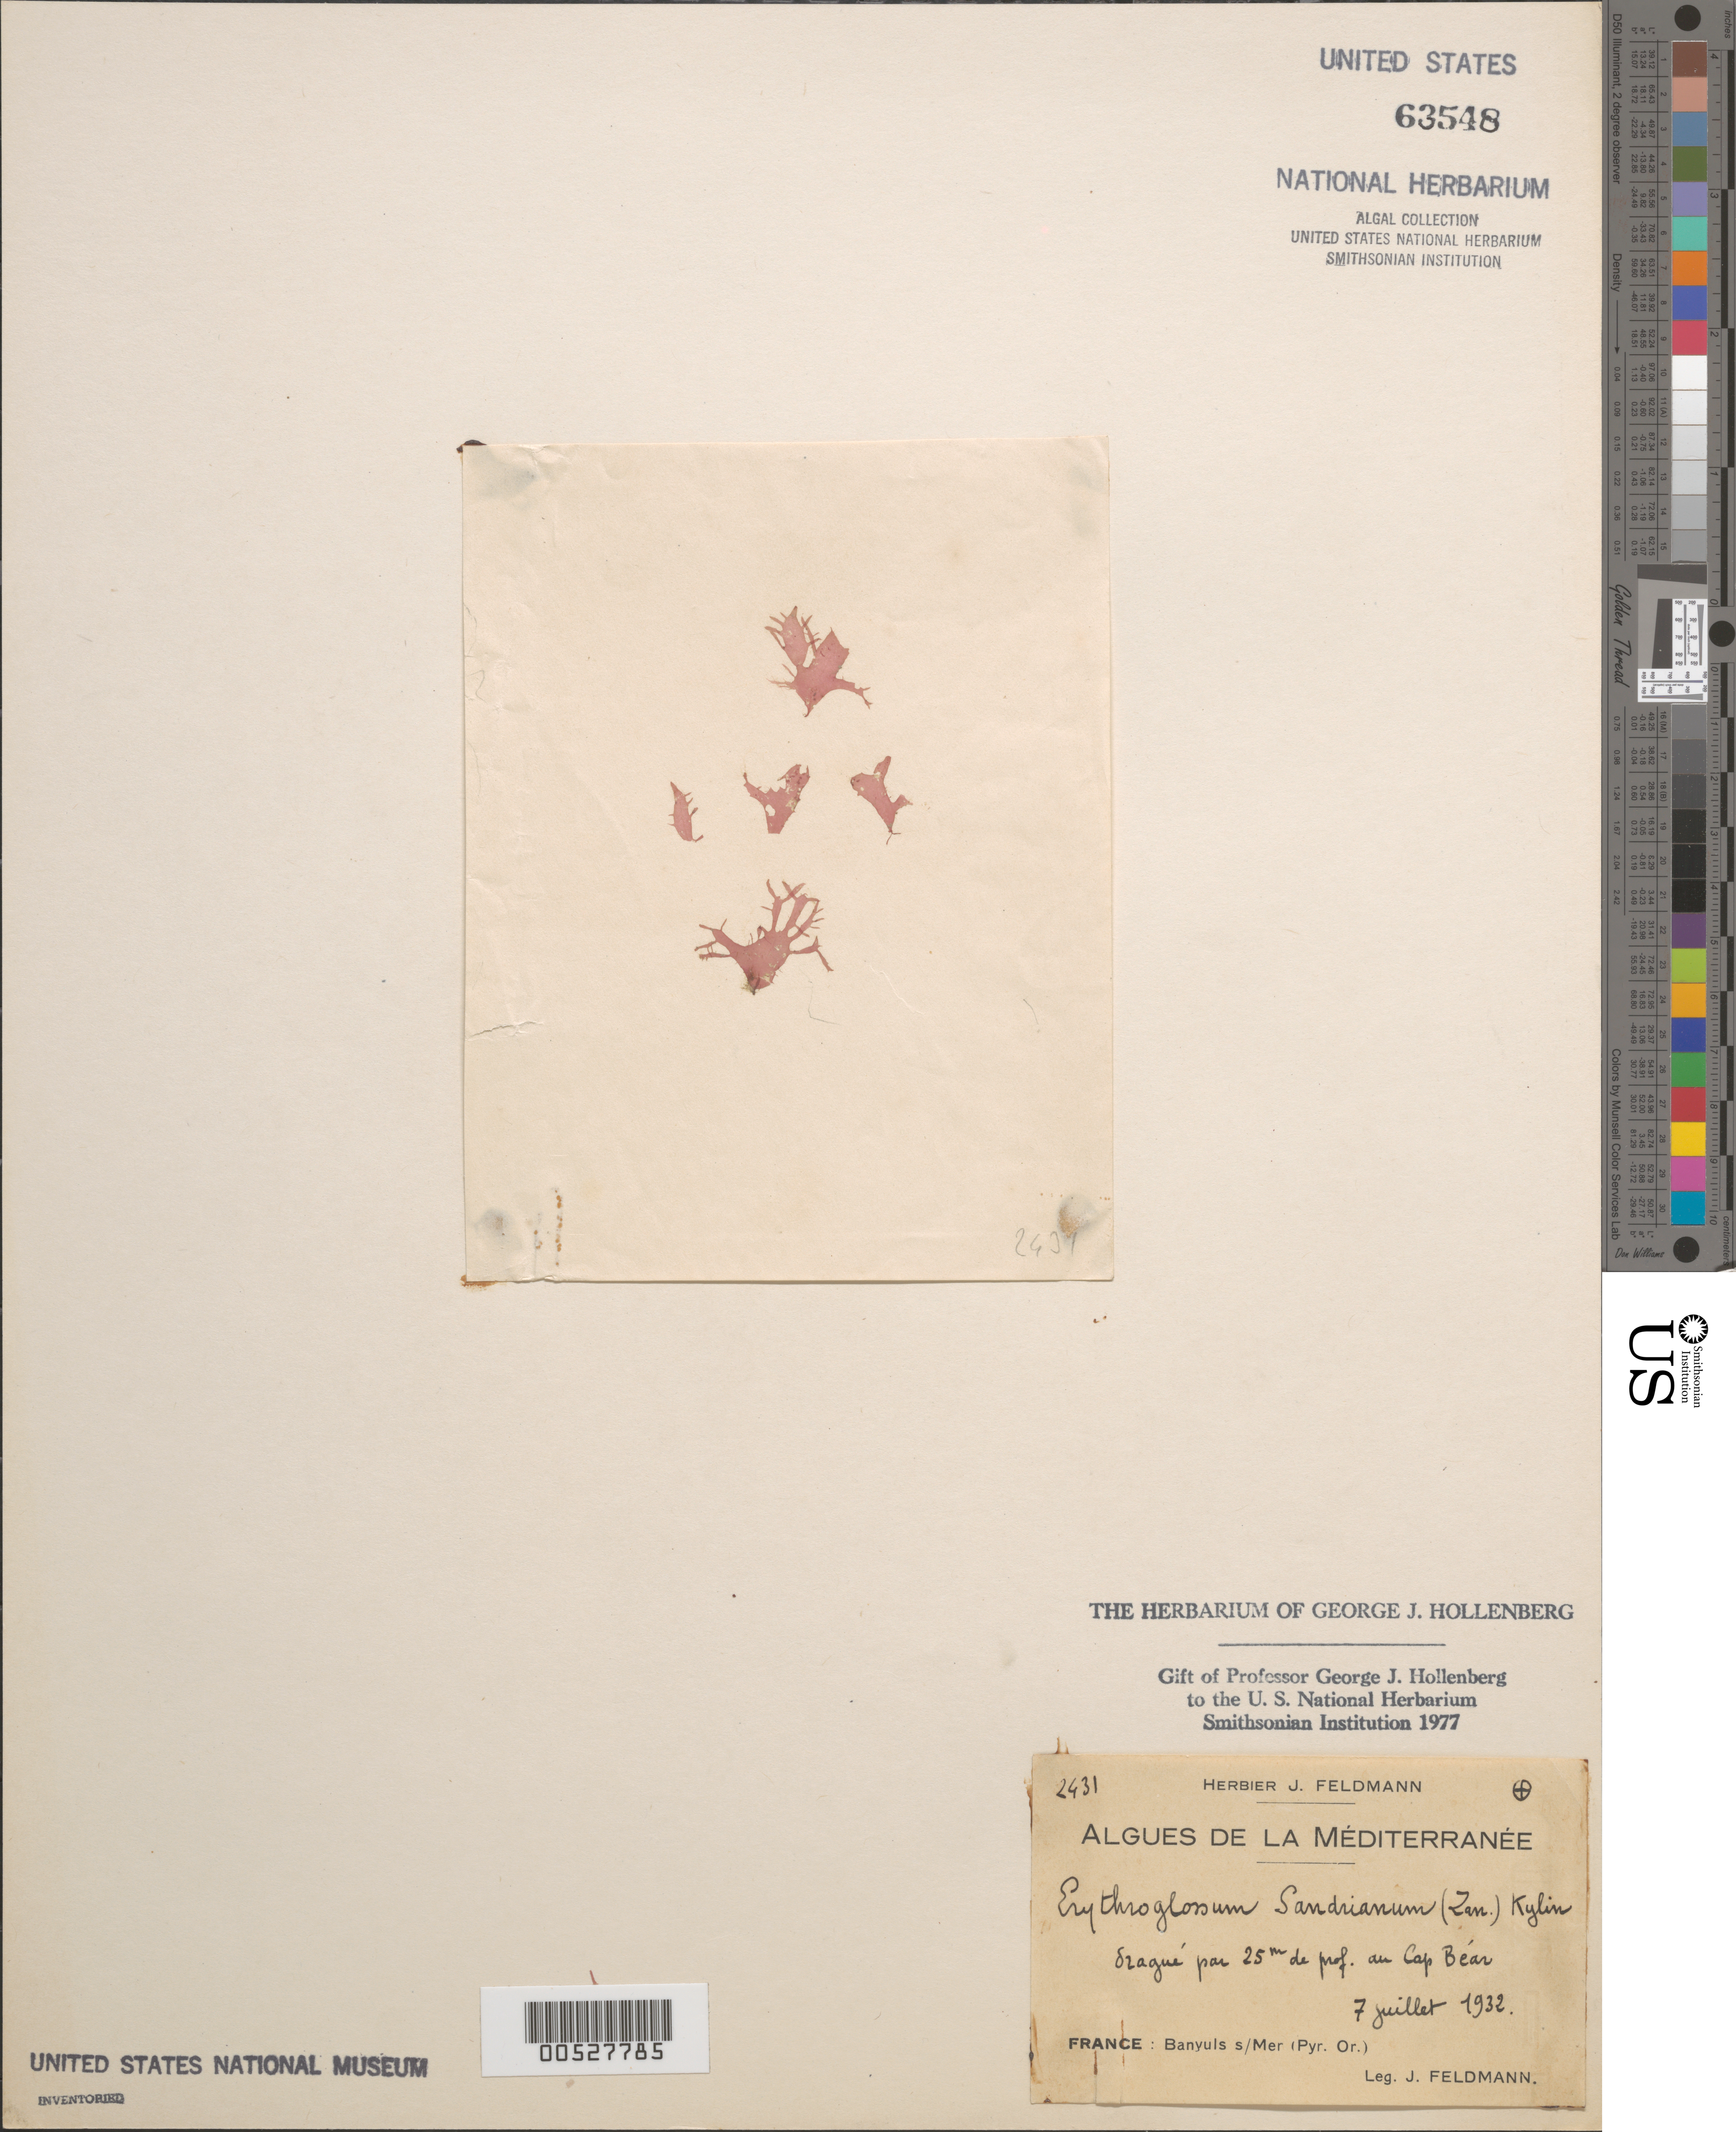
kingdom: Plantae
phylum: Rhodophyta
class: Florideophyceae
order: Ceramiales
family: Delesseriaceae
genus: Erythroglossum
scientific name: Erythroglossum sandrianum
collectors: J. Feldmann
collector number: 2431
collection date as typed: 07 Jul 1932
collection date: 1932-07-07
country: France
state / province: Occitanie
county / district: Pyrénées-Orientales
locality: Cap Bear, Banyuls-sur-Mer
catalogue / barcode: US 63548